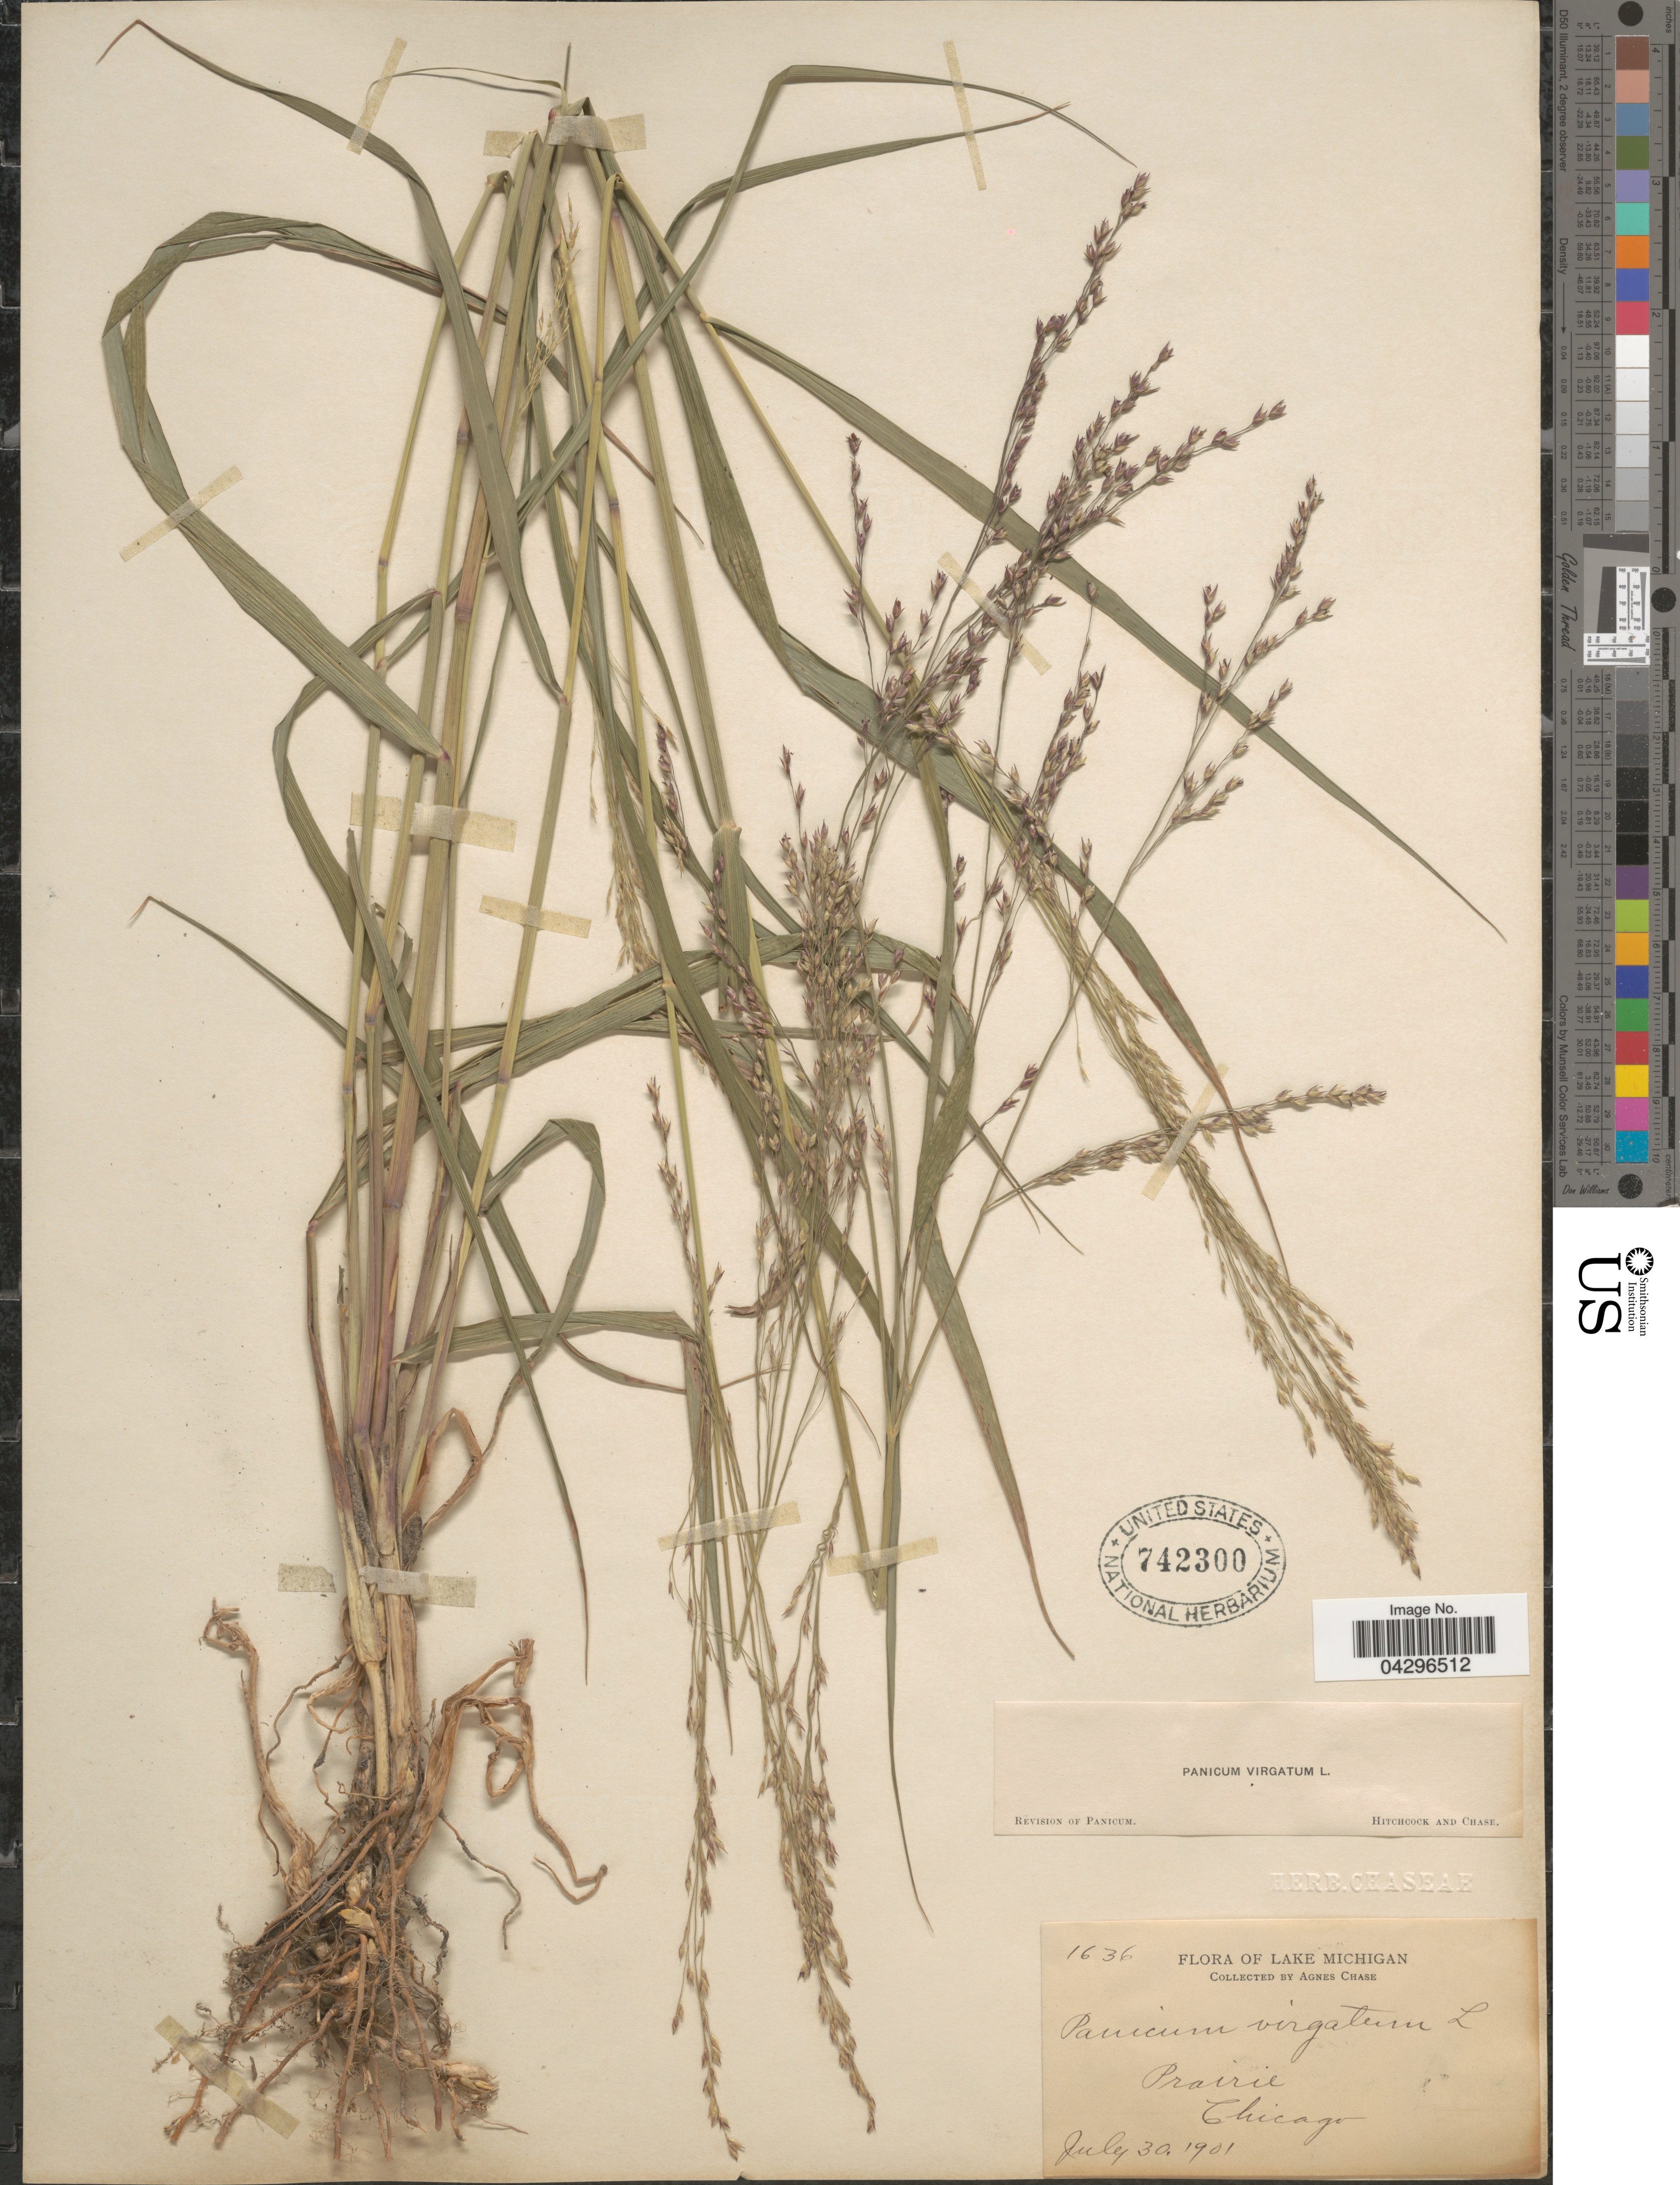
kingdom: Plantae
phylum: Tracheophyta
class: Liliopsida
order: Poales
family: Poaceae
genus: Panicum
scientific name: Panicum virgatum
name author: L.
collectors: A. Chase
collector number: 1636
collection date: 1901-07-30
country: United States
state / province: Michigan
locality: Lake Michigan. Prairie. Chicago.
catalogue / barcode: US 742300